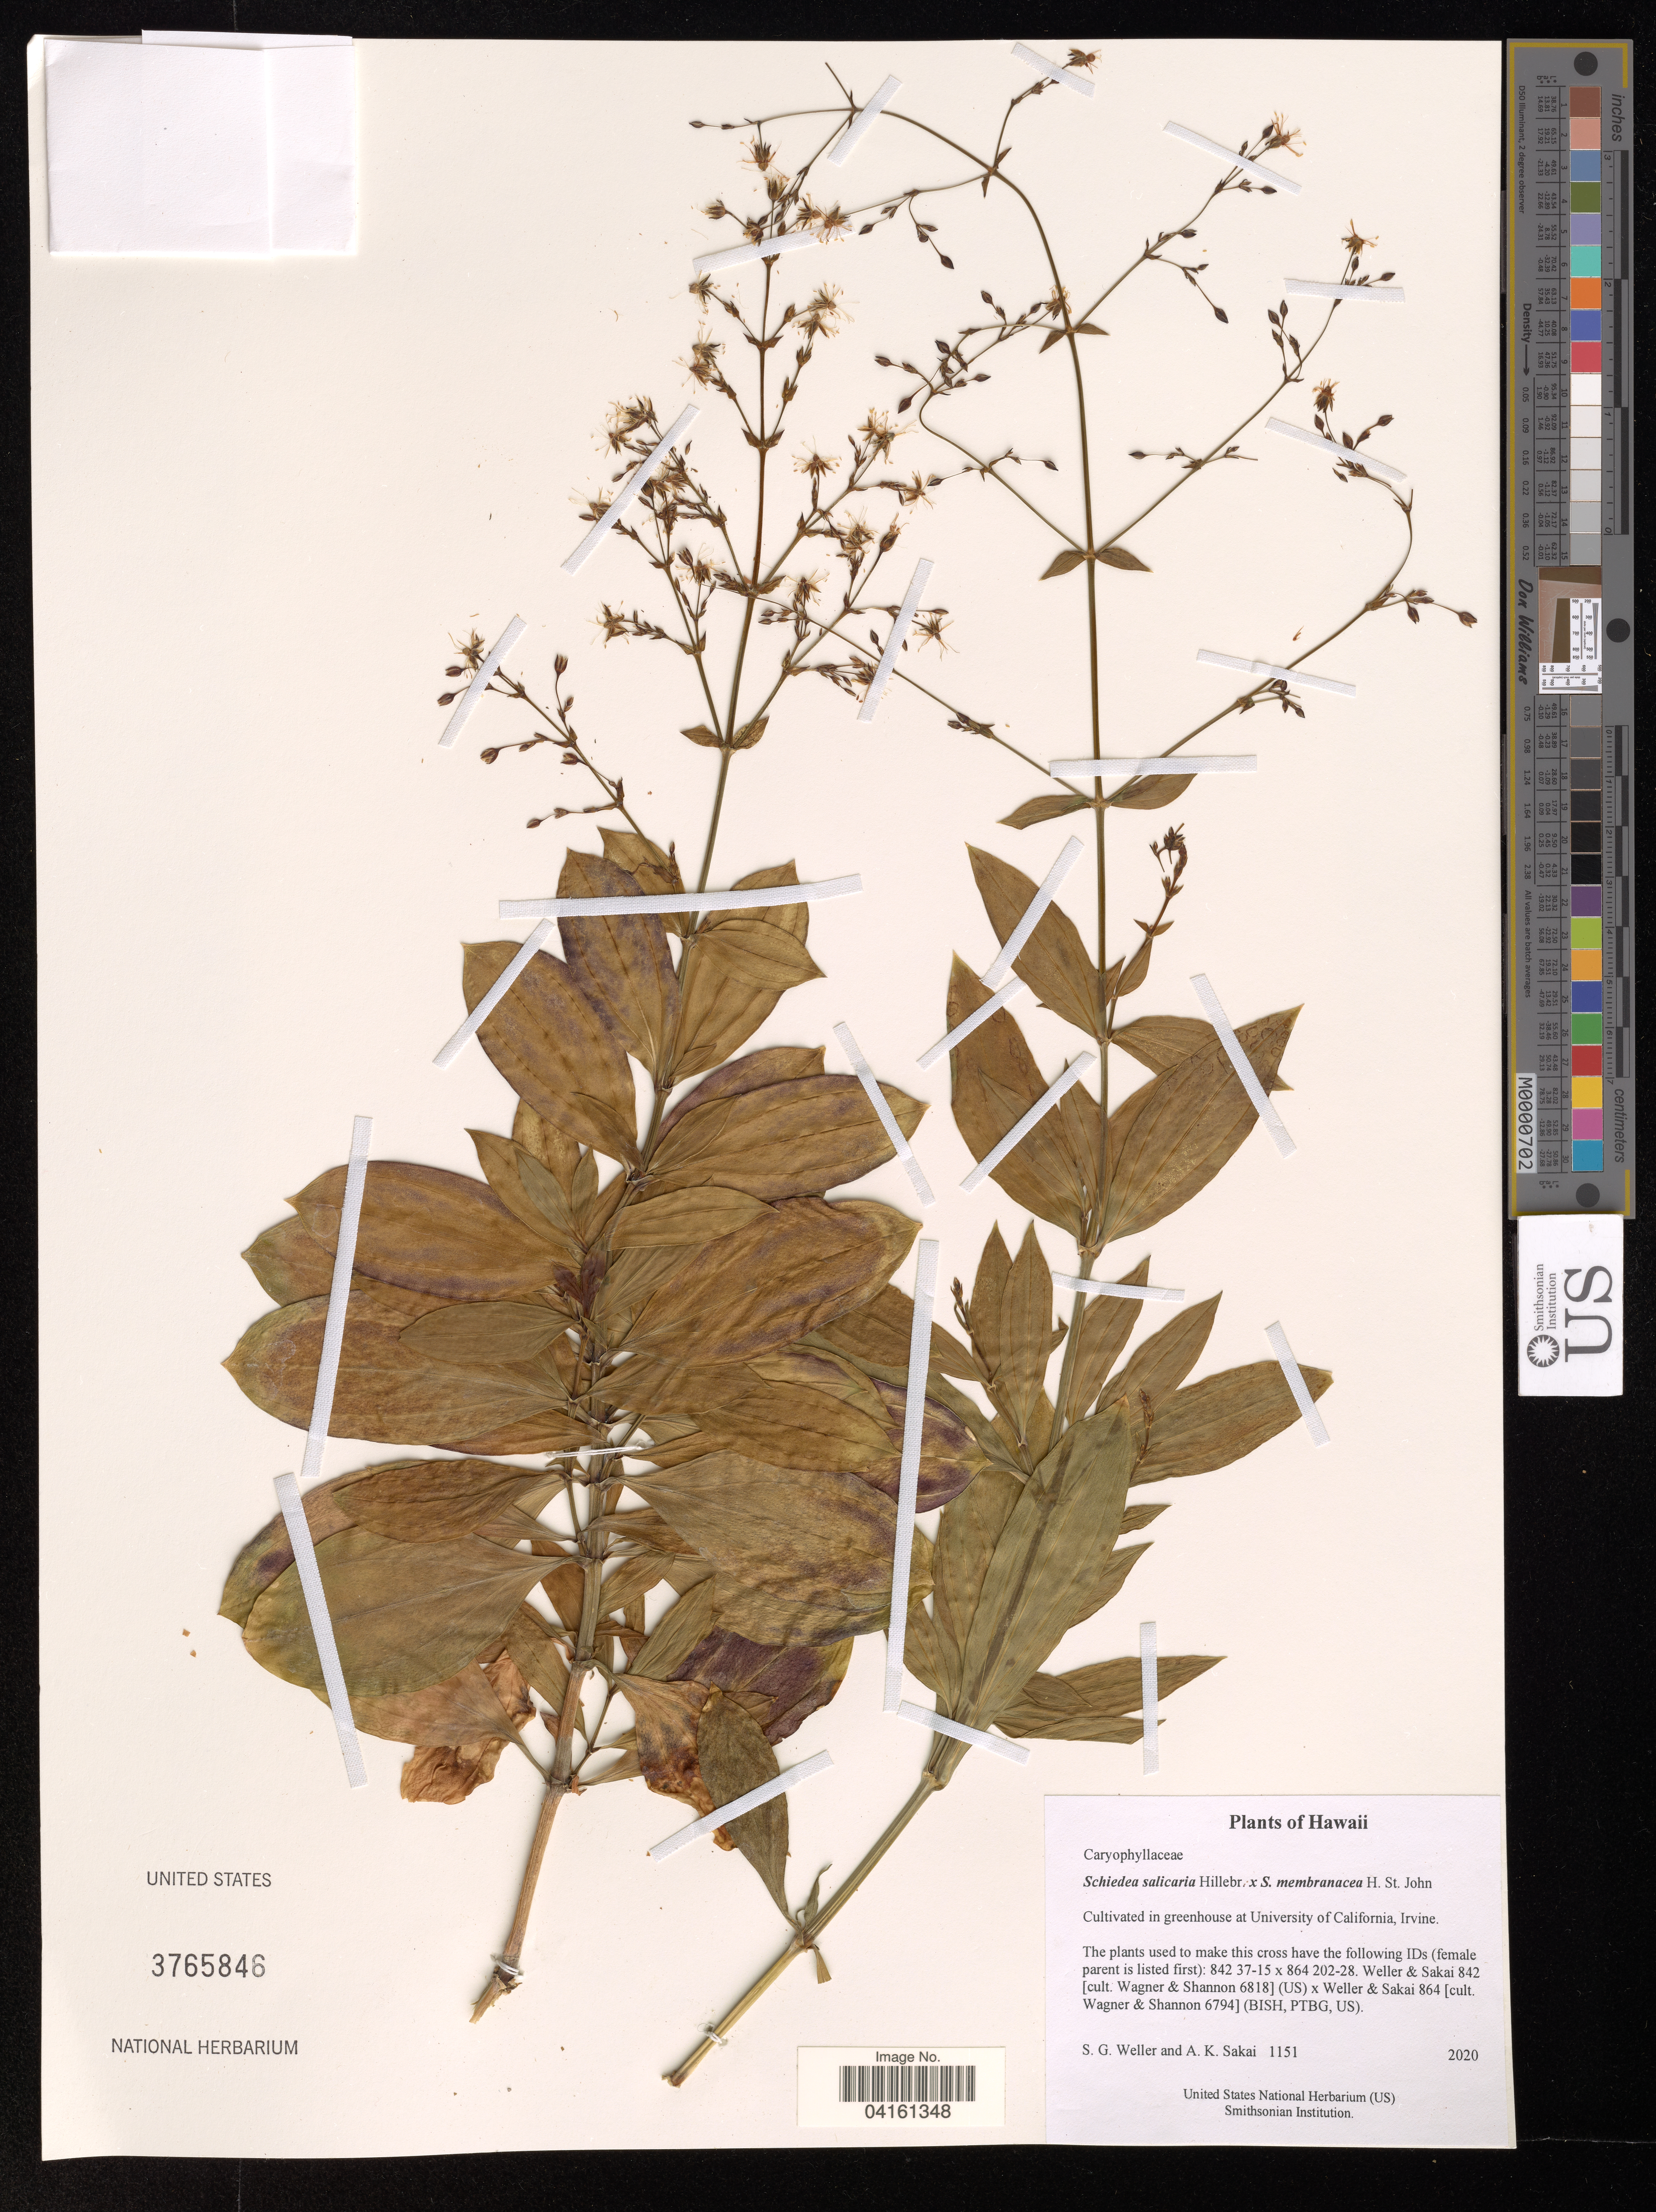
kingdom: Plantae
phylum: Tracheophyta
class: Magnoliopsida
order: Caryophyllales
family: Caryophyllaceae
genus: Schiedea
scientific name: Schiedea membranacea x S. salicaria Hillebr.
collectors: S. G. Weller & A. Sakai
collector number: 1151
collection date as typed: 2020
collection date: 2020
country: United States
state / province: California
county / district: Orange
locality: Cultivated in greenhouse at University of California, Irvine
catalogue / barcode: US 3765846